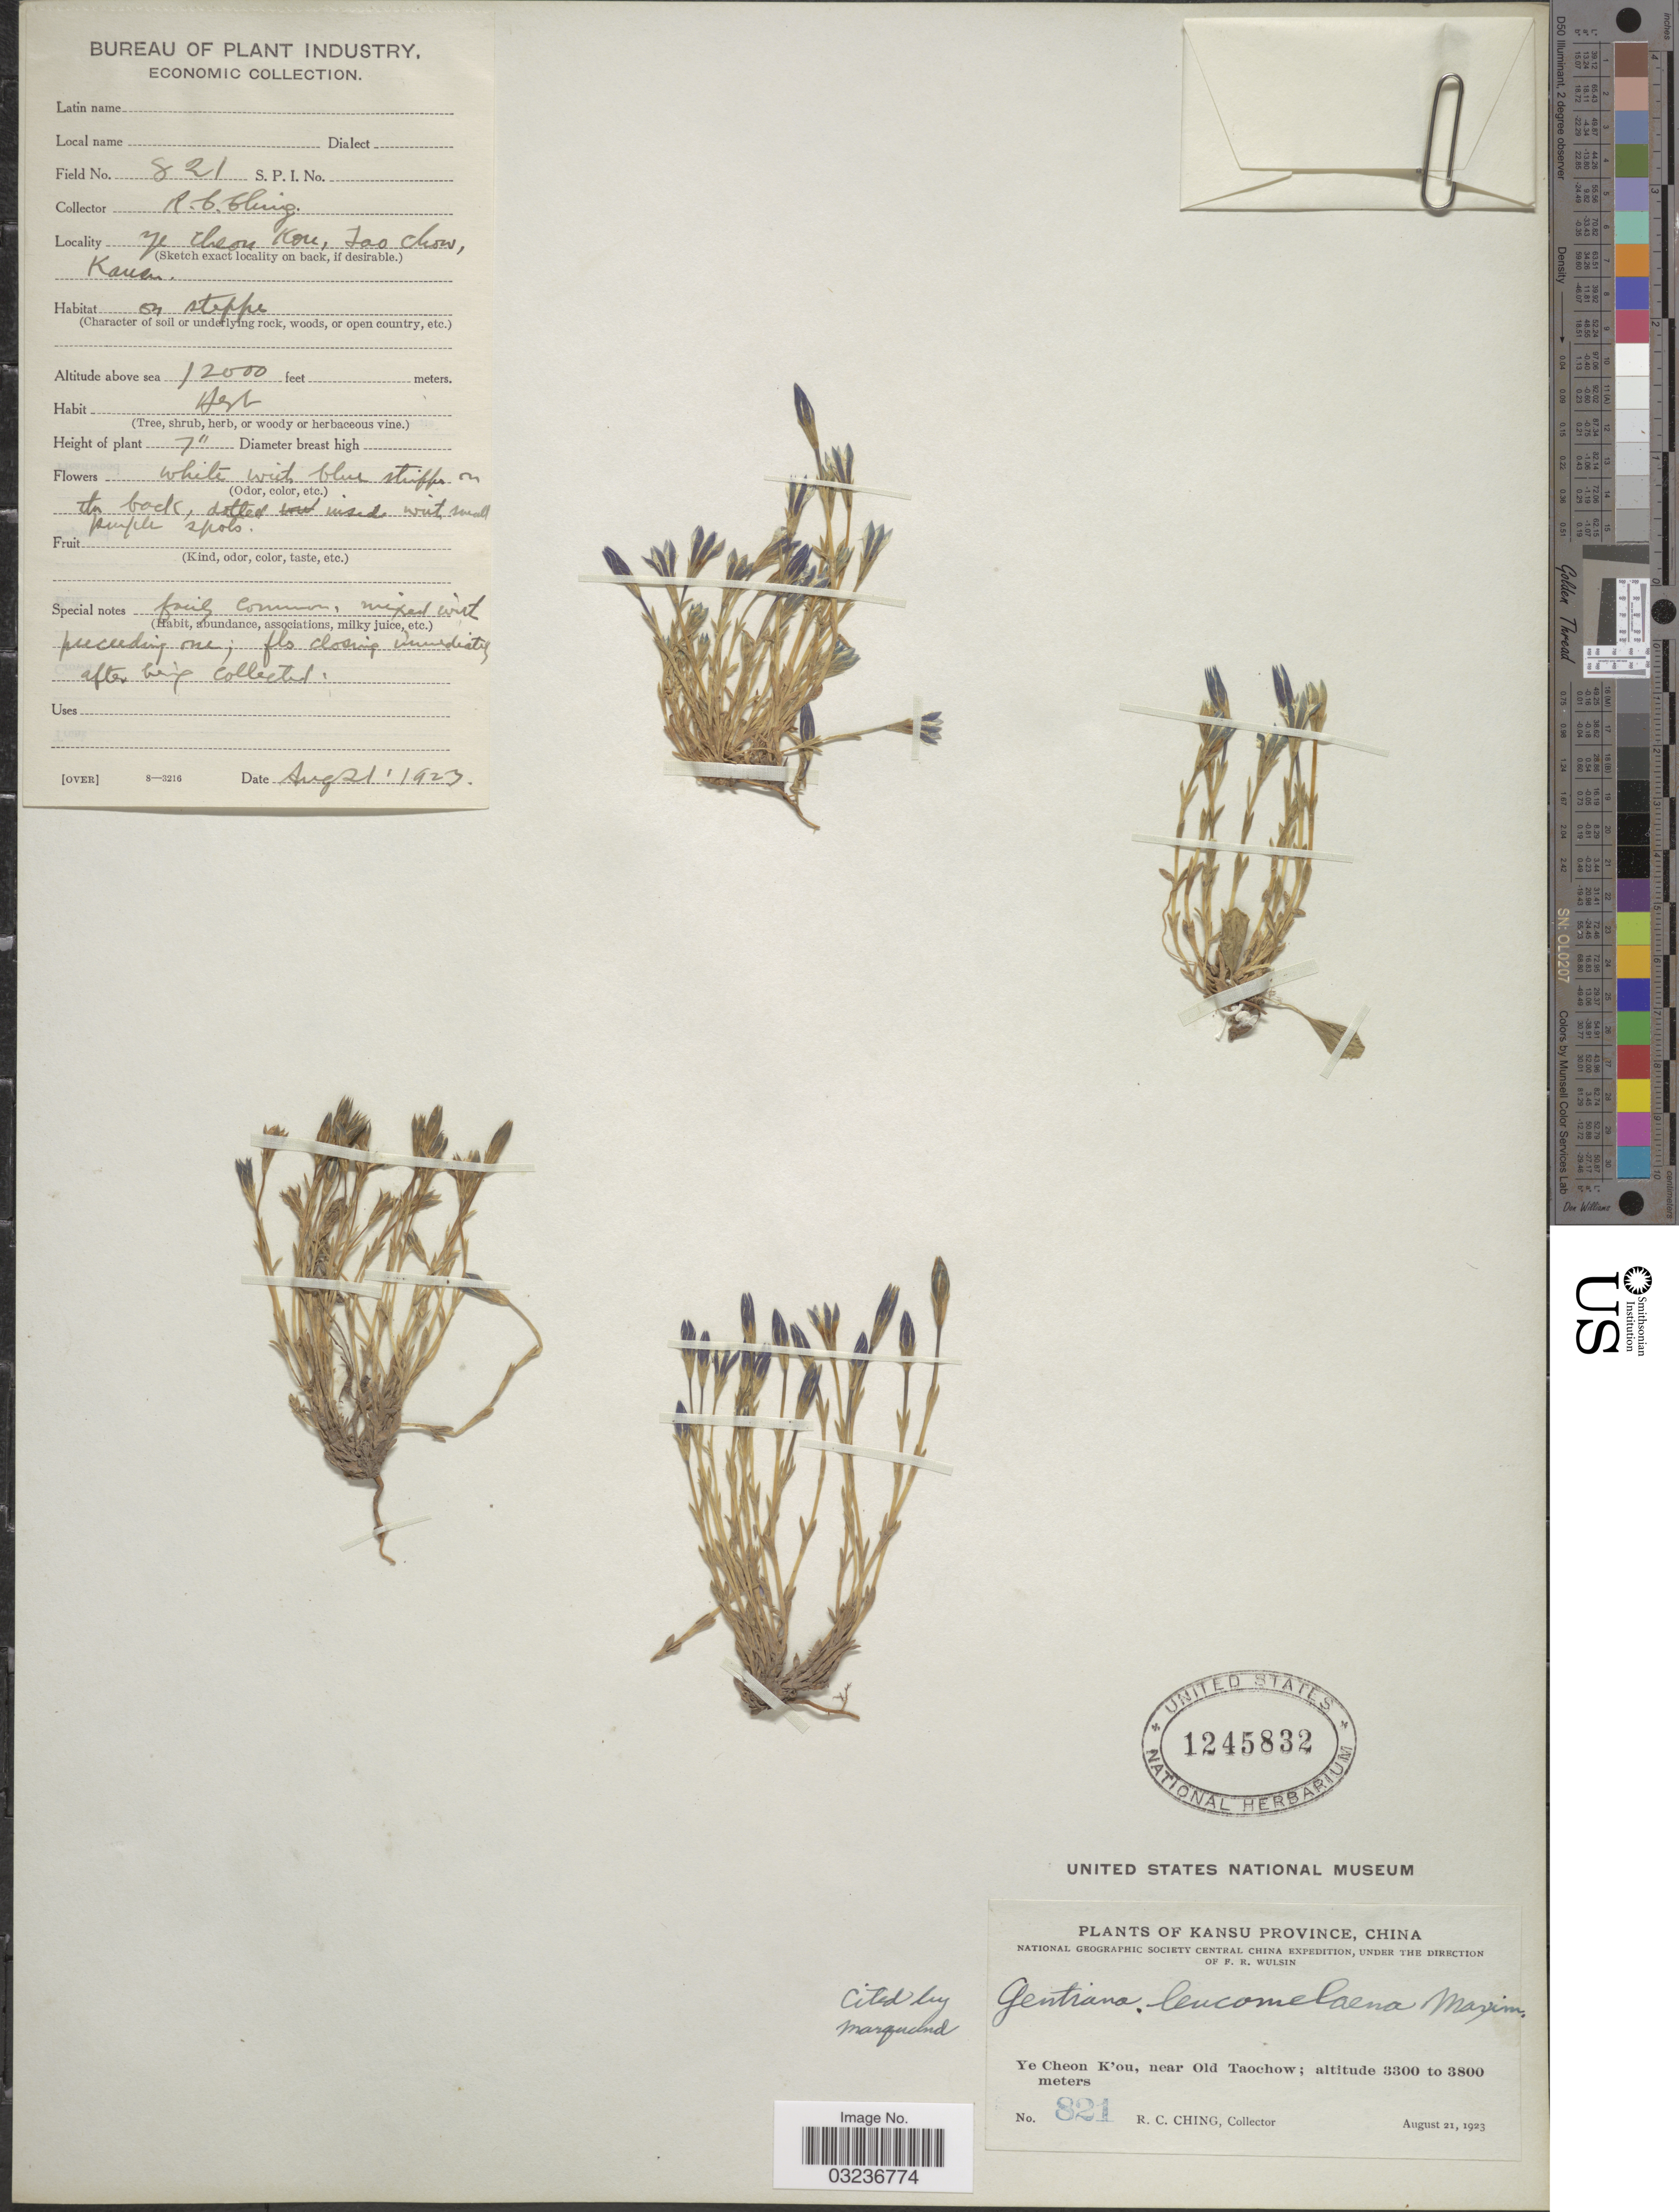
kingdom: Plantae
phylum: Tracheophyta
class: Magnoliopsida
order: Gentianales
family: Gentianaceae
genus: Gentiana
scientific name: Gentiana leucomelaena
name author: Maxim.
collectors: R. C. Ching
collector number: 821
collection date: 1923-08-21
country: China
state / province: Gansu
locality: Kansu Province, China, Ye Cheon K'ou, near Old Taochow.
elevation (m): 3658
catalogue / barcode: US 1245832